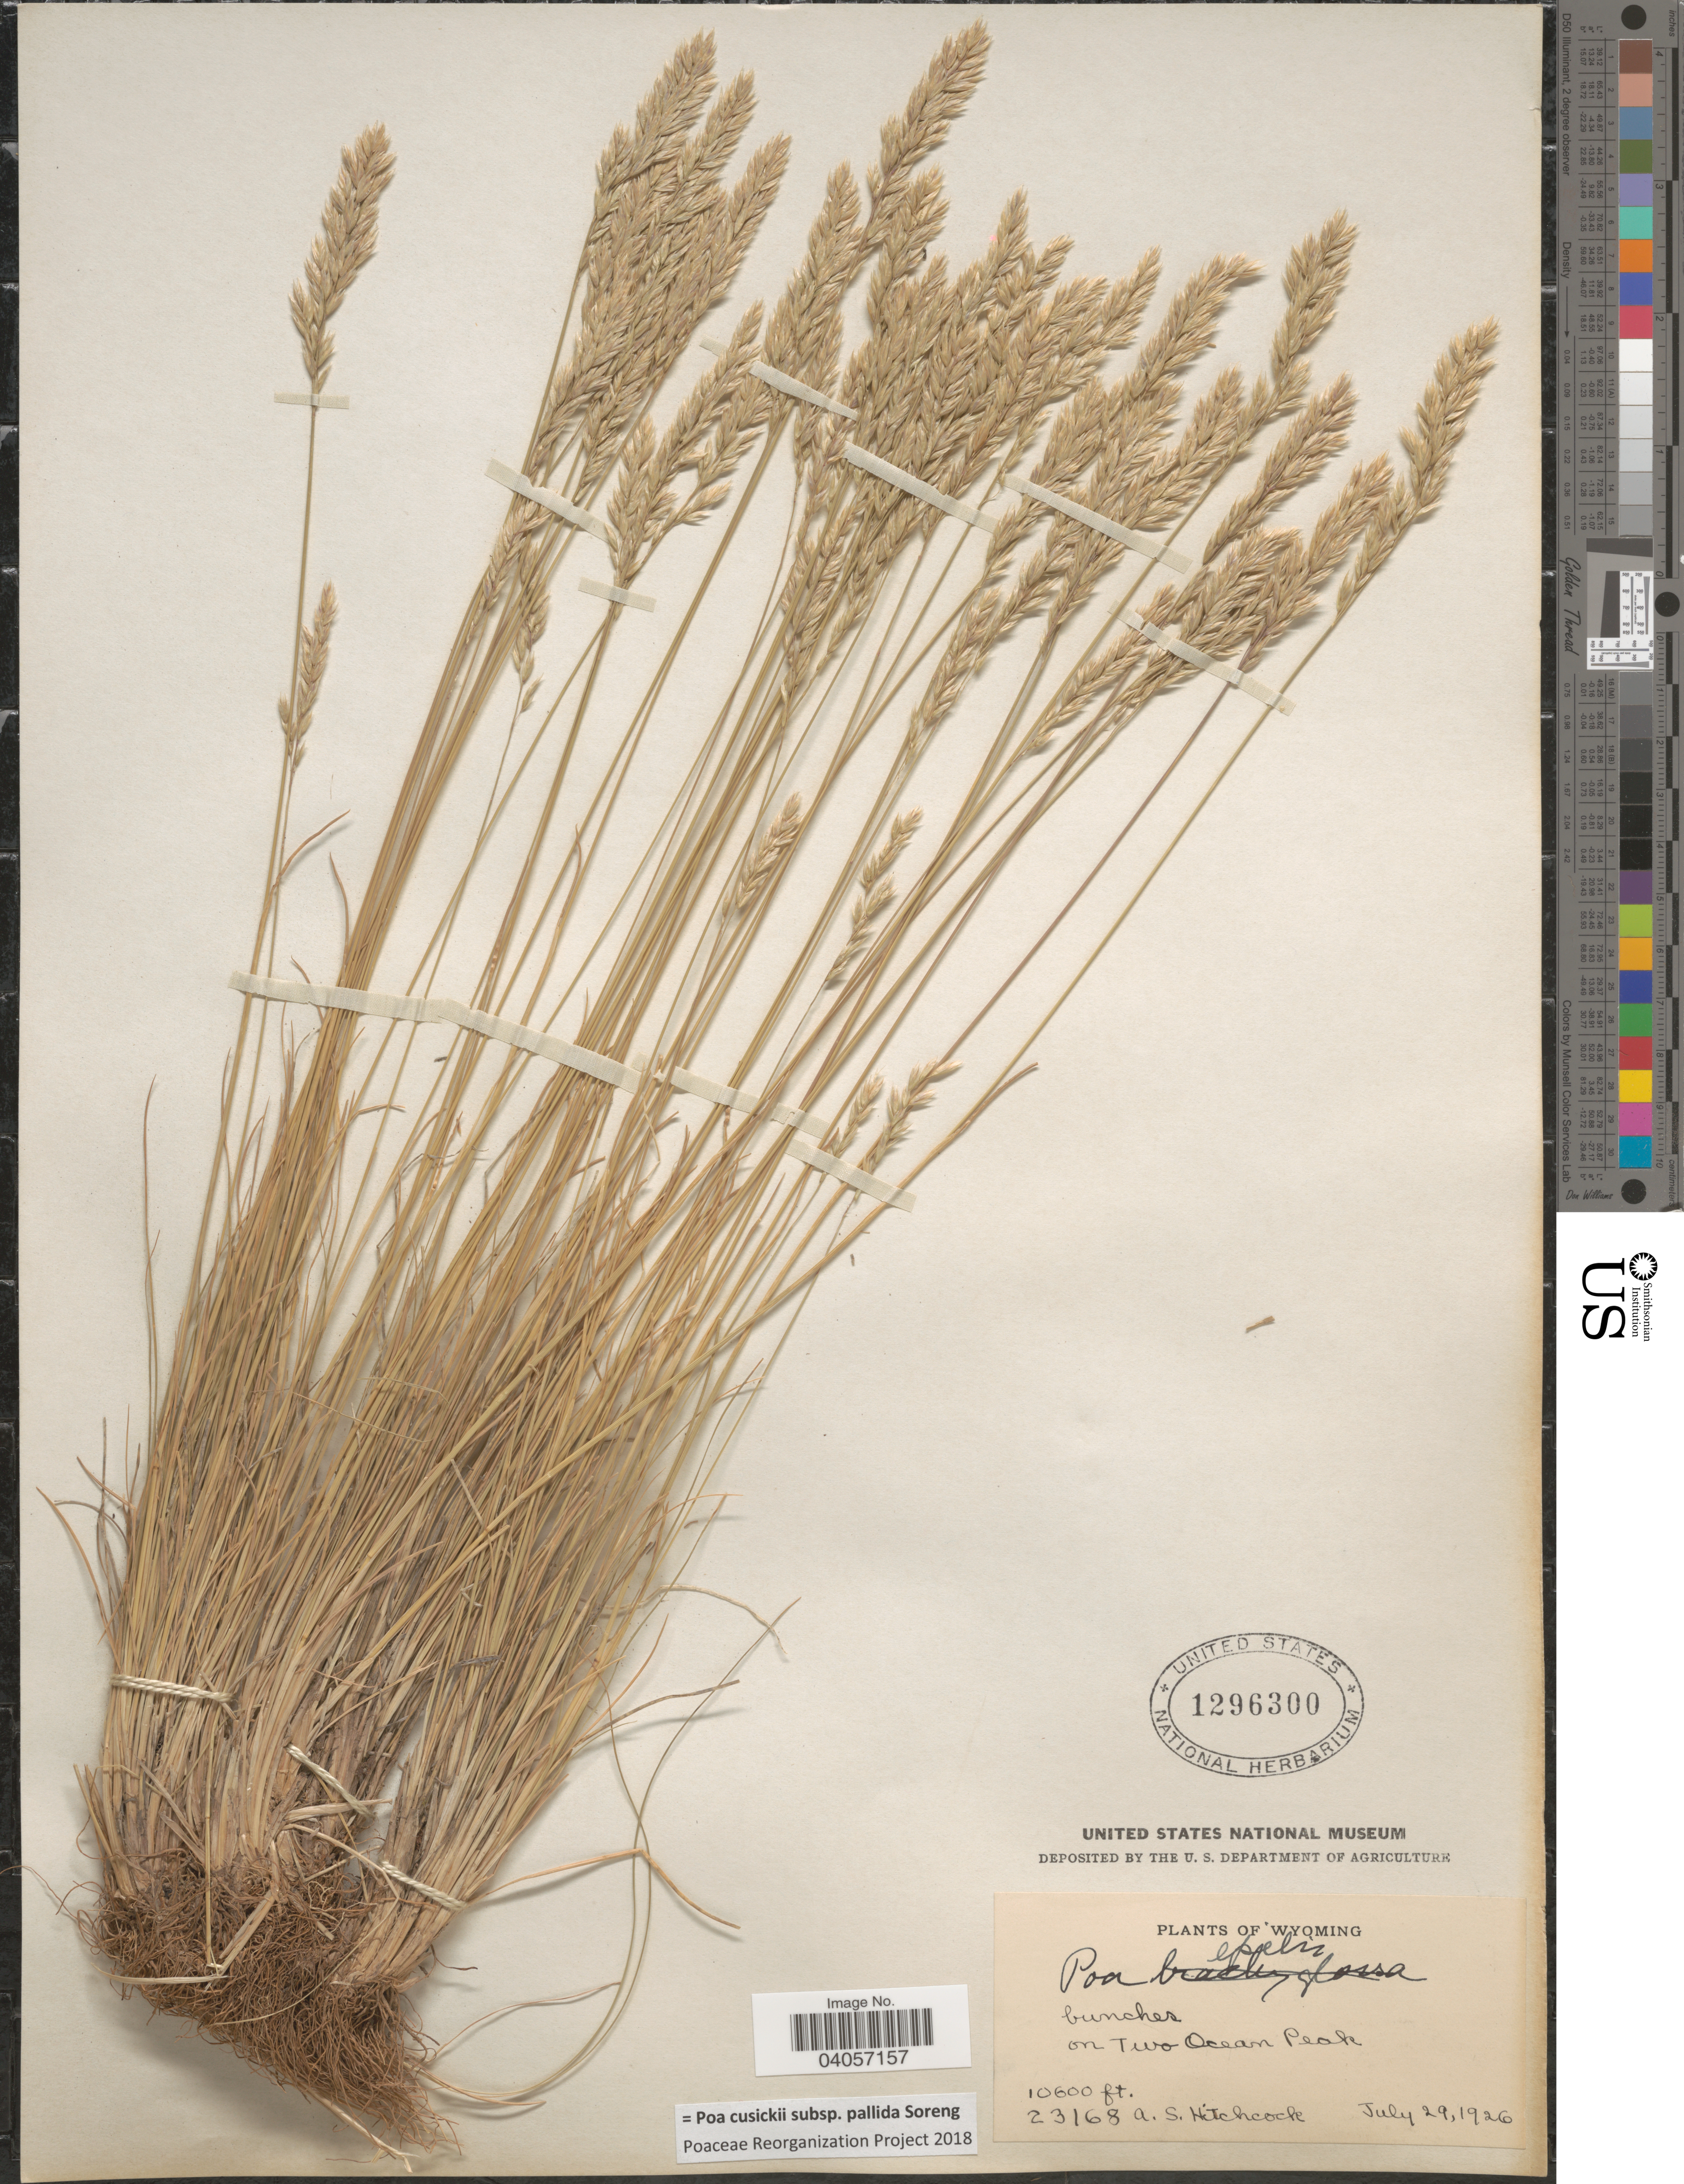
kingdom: Plantae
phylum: Tracheophyta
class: Liliopsida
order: Poales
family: Poaceae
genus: Poa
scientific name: Poa cusickii subsp. pallida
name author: Soreng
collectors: A. S. Hitchcock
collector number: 23168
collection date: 1926-07-29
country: United States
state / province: Wyoming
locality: Bunches on Two Ocean Peak.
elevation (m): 3231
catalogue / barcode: US 1296300